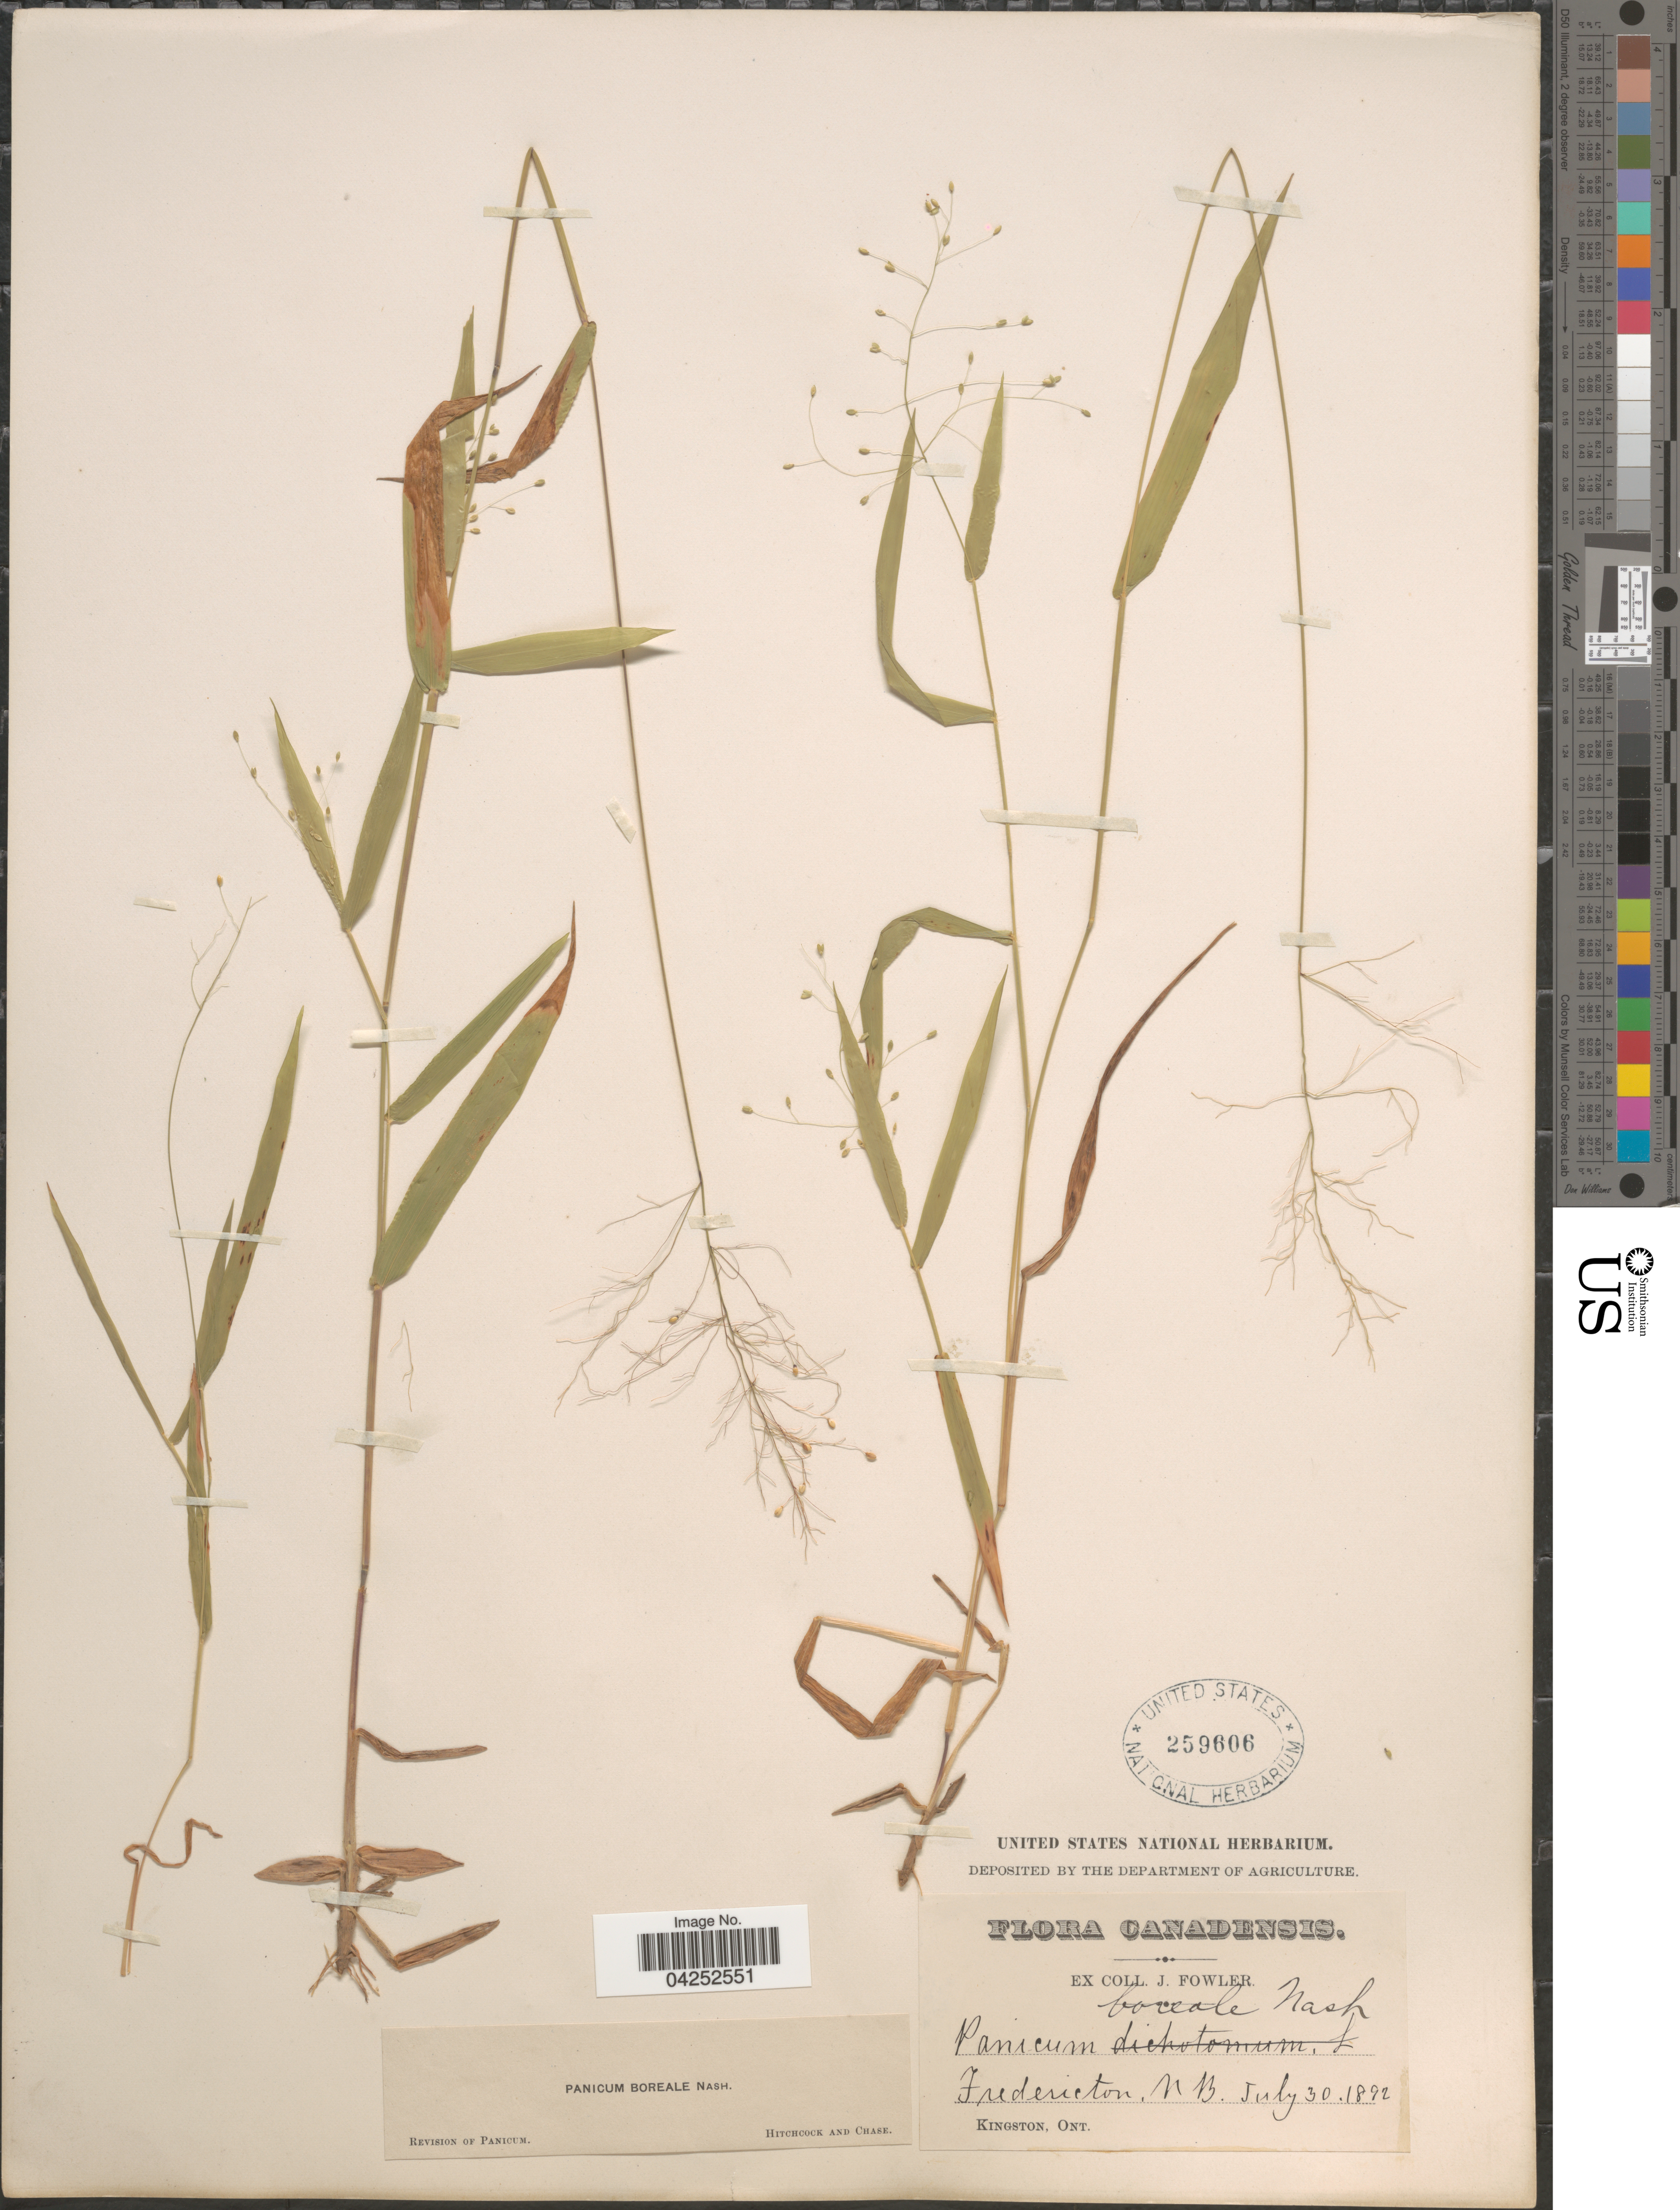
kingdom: Plantae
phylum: Tracheophyta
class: Liliopsida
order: Poales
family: Poaceae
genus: Dichanthelium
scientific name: Dichanthelium boreale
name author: (Nash) Freckmann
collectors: J. Fowler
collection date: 1892-07-30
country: Canada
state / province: New Brunswick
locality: Fredericton.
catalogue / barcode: US 259606